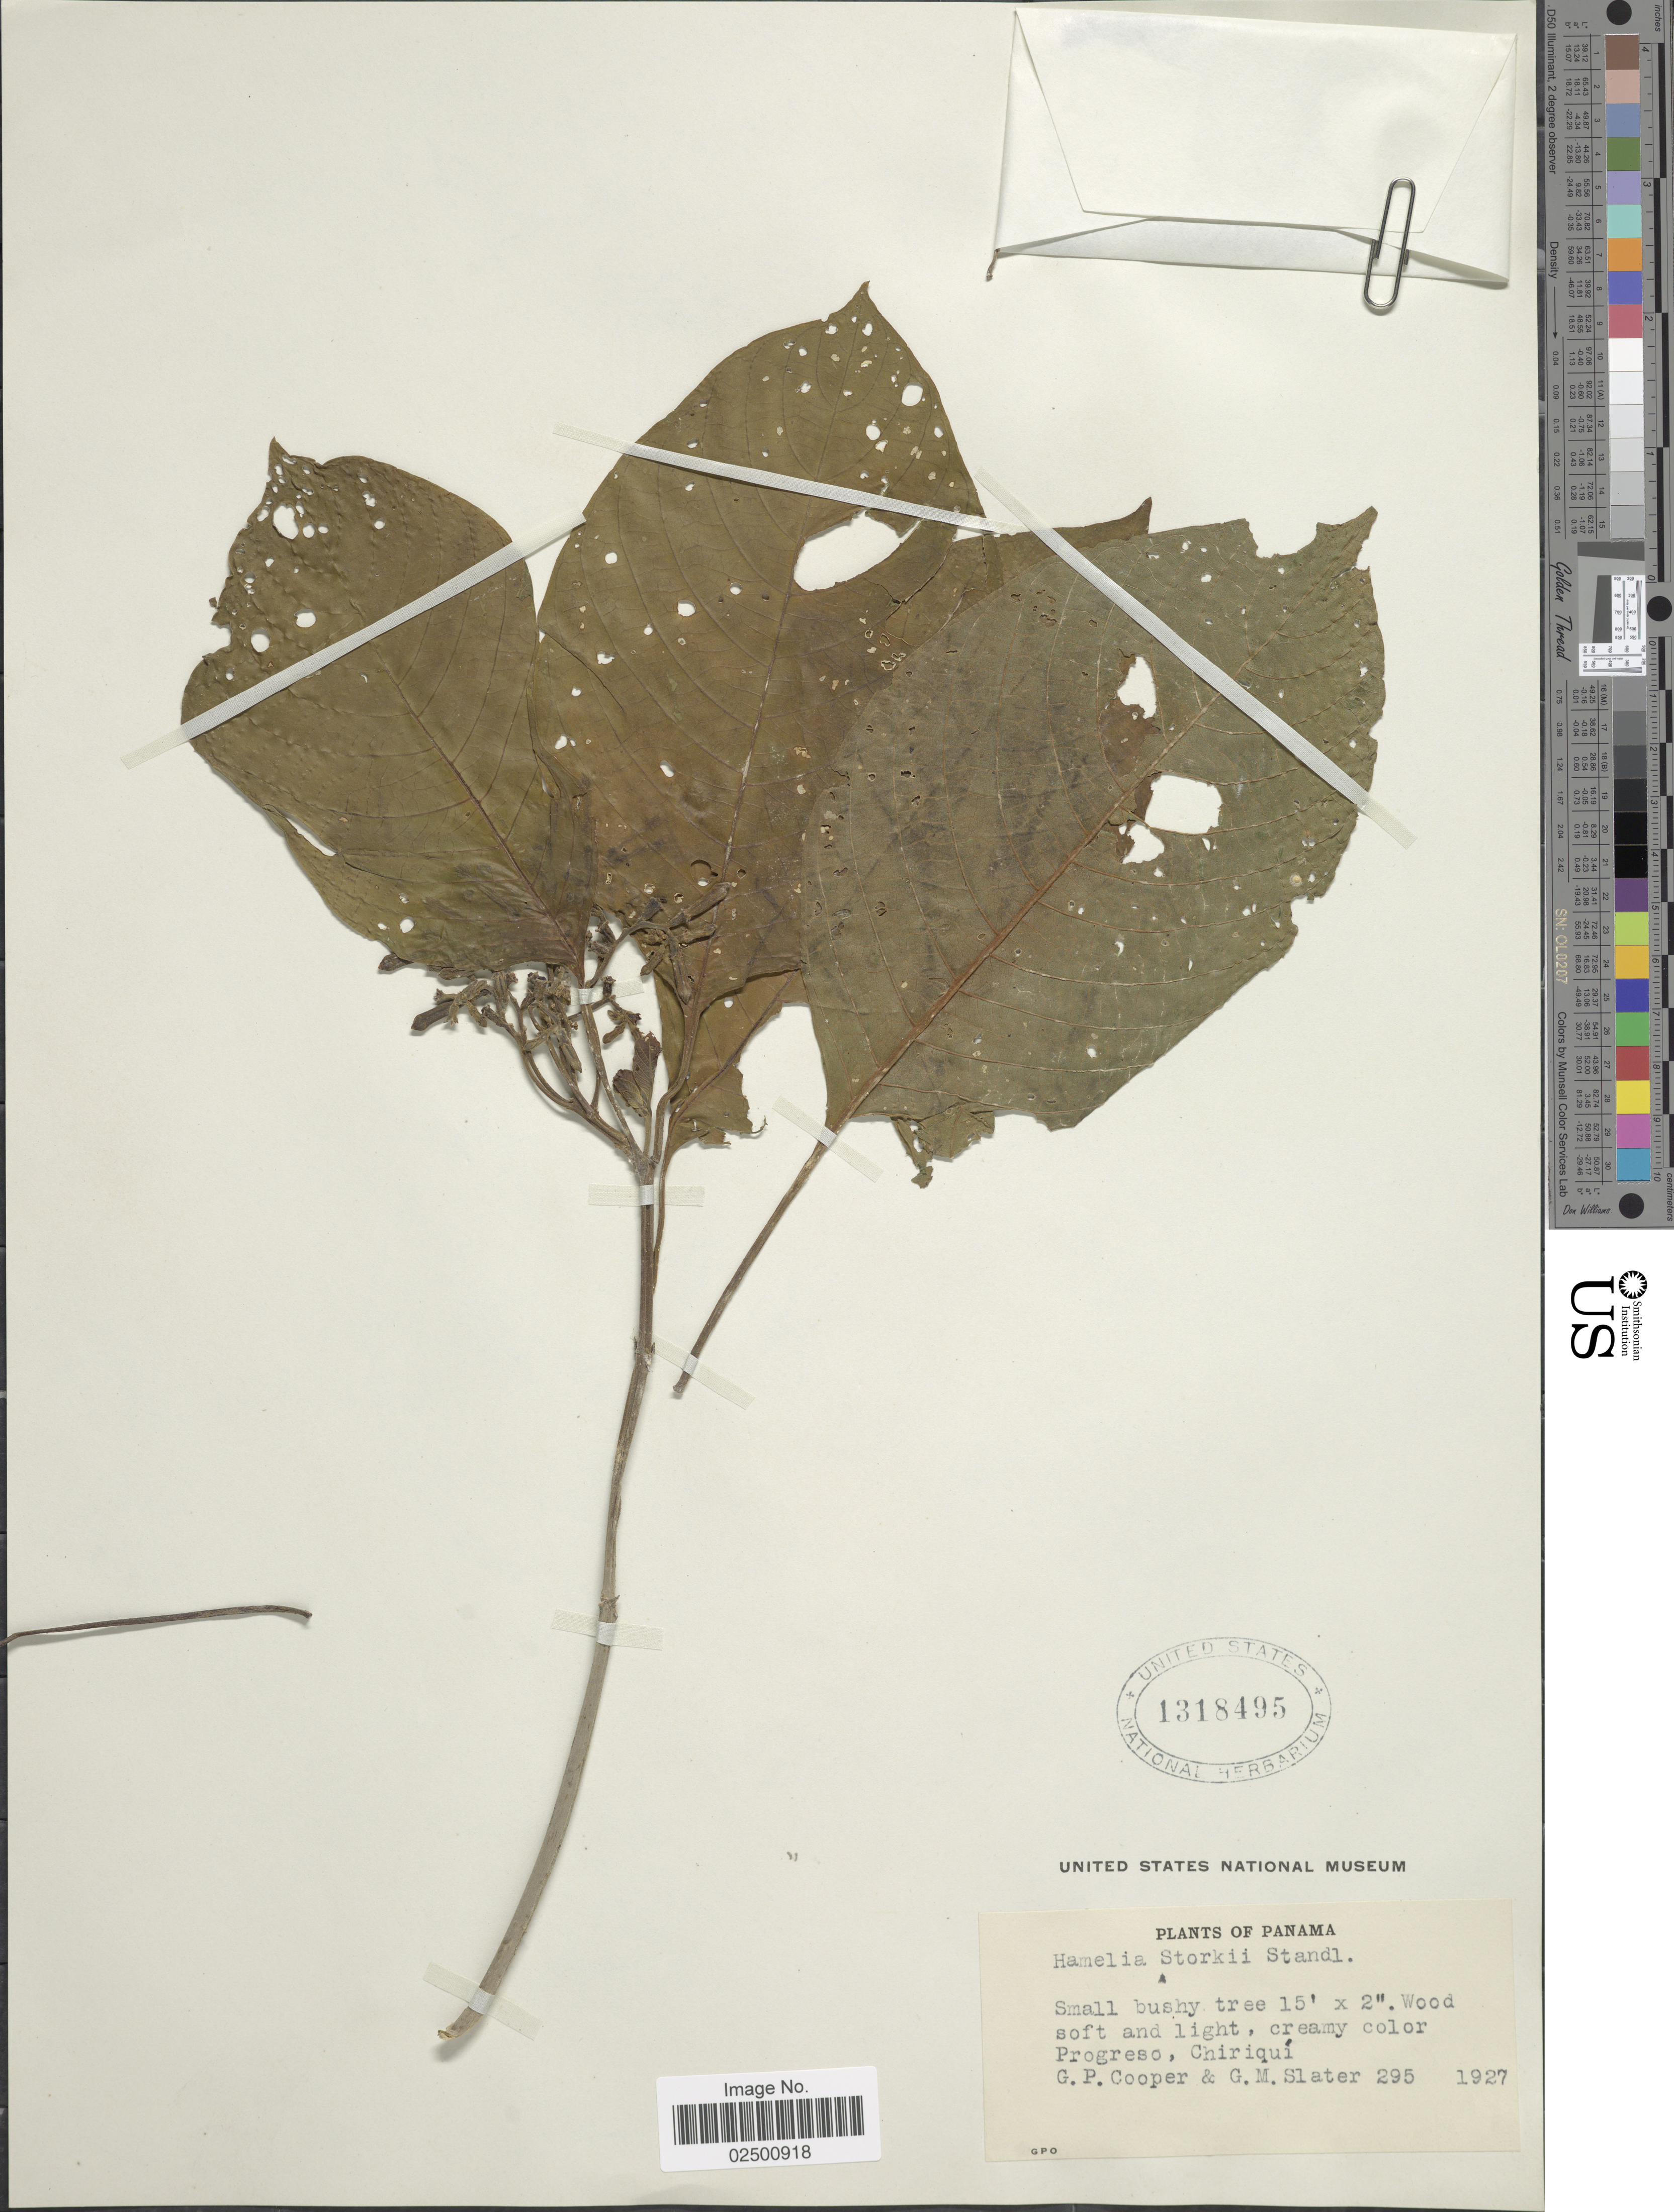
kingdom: Plantae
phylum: Tracheophyta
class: Magnoliopsida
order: Gentianales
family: Rubiaceae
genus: Hamelia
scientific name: Hamelia storkii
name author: Standl.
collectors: G. Cooper & G. Slater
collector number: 295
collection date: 1927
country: Panama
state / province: Chiriqui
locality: Progreso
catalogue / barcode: US 1318495